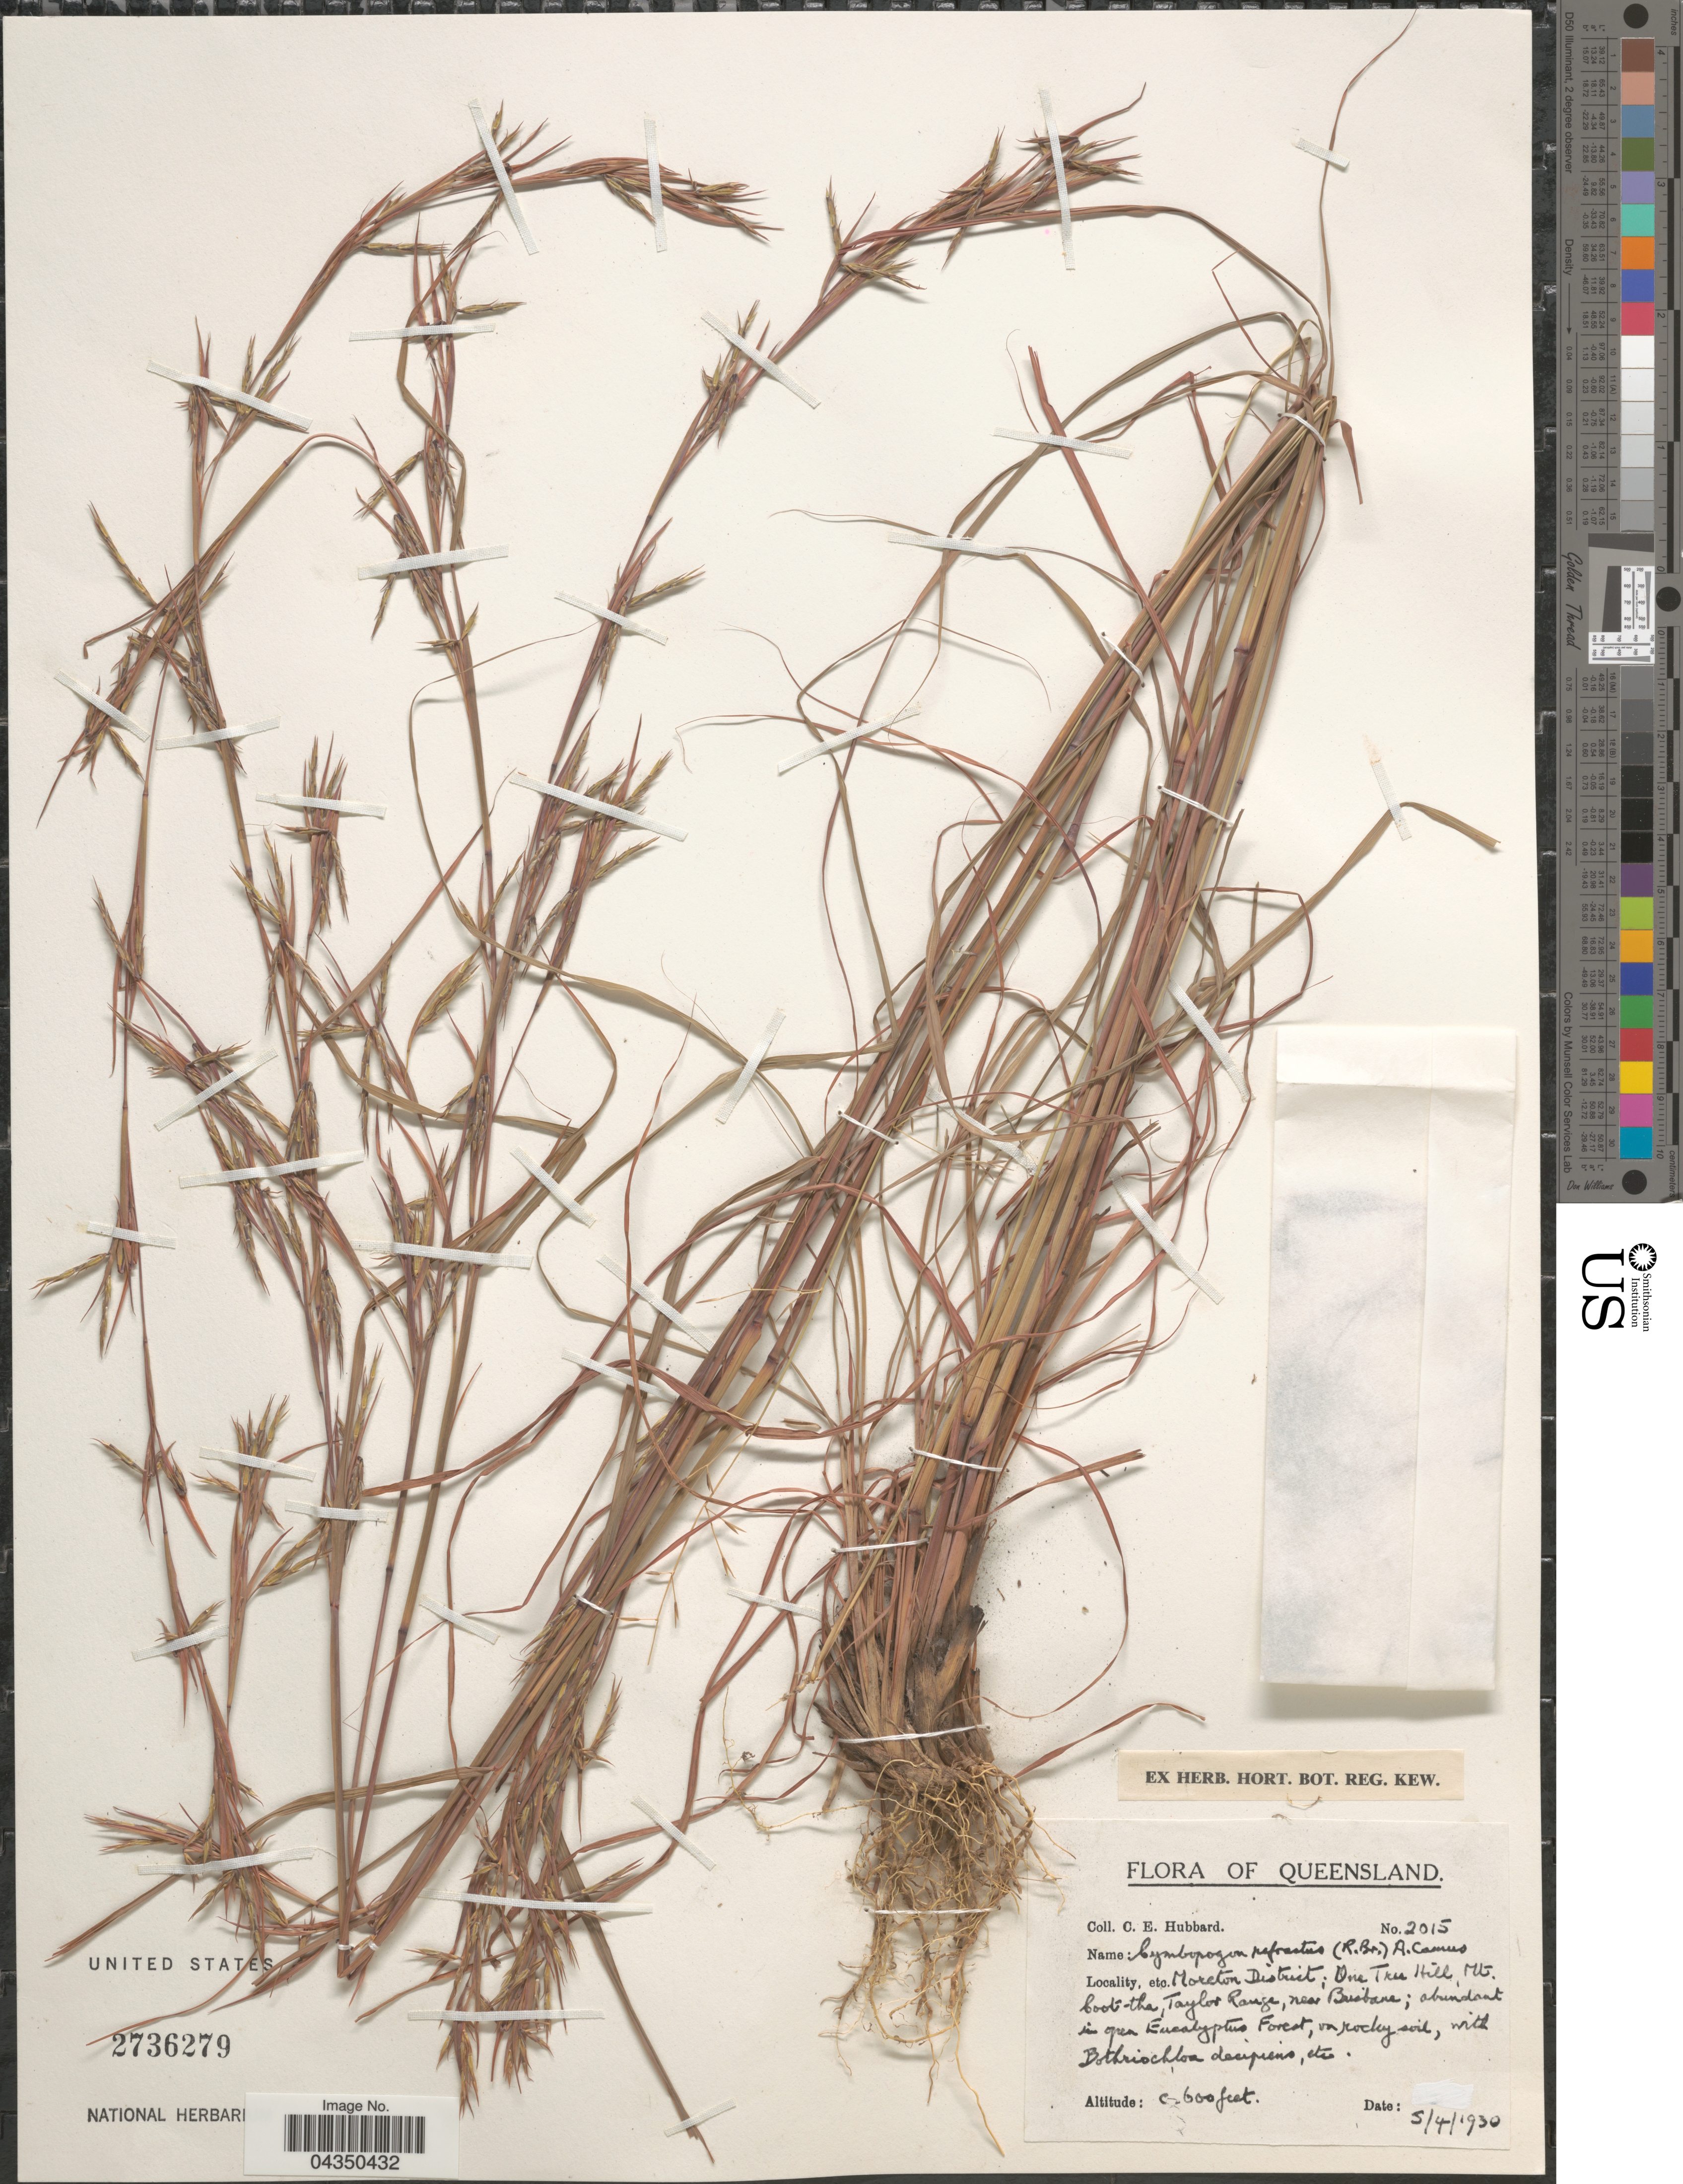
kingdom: Plantae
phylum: Tracheophyta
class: Liliopsida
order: Poales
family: Poaceae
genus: Cymbopogon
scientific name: Cymbopogon refractus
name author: (R. Br.) A. Camus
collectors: C. E. Hubbard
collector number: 2015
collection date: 1930-04-05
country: Australia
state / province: Queensland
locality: Moreton District: One Tree Hill, Mt. Cooth-tha, Taylor Range, near Brisbane.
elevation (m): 183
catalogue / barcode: US 2736279